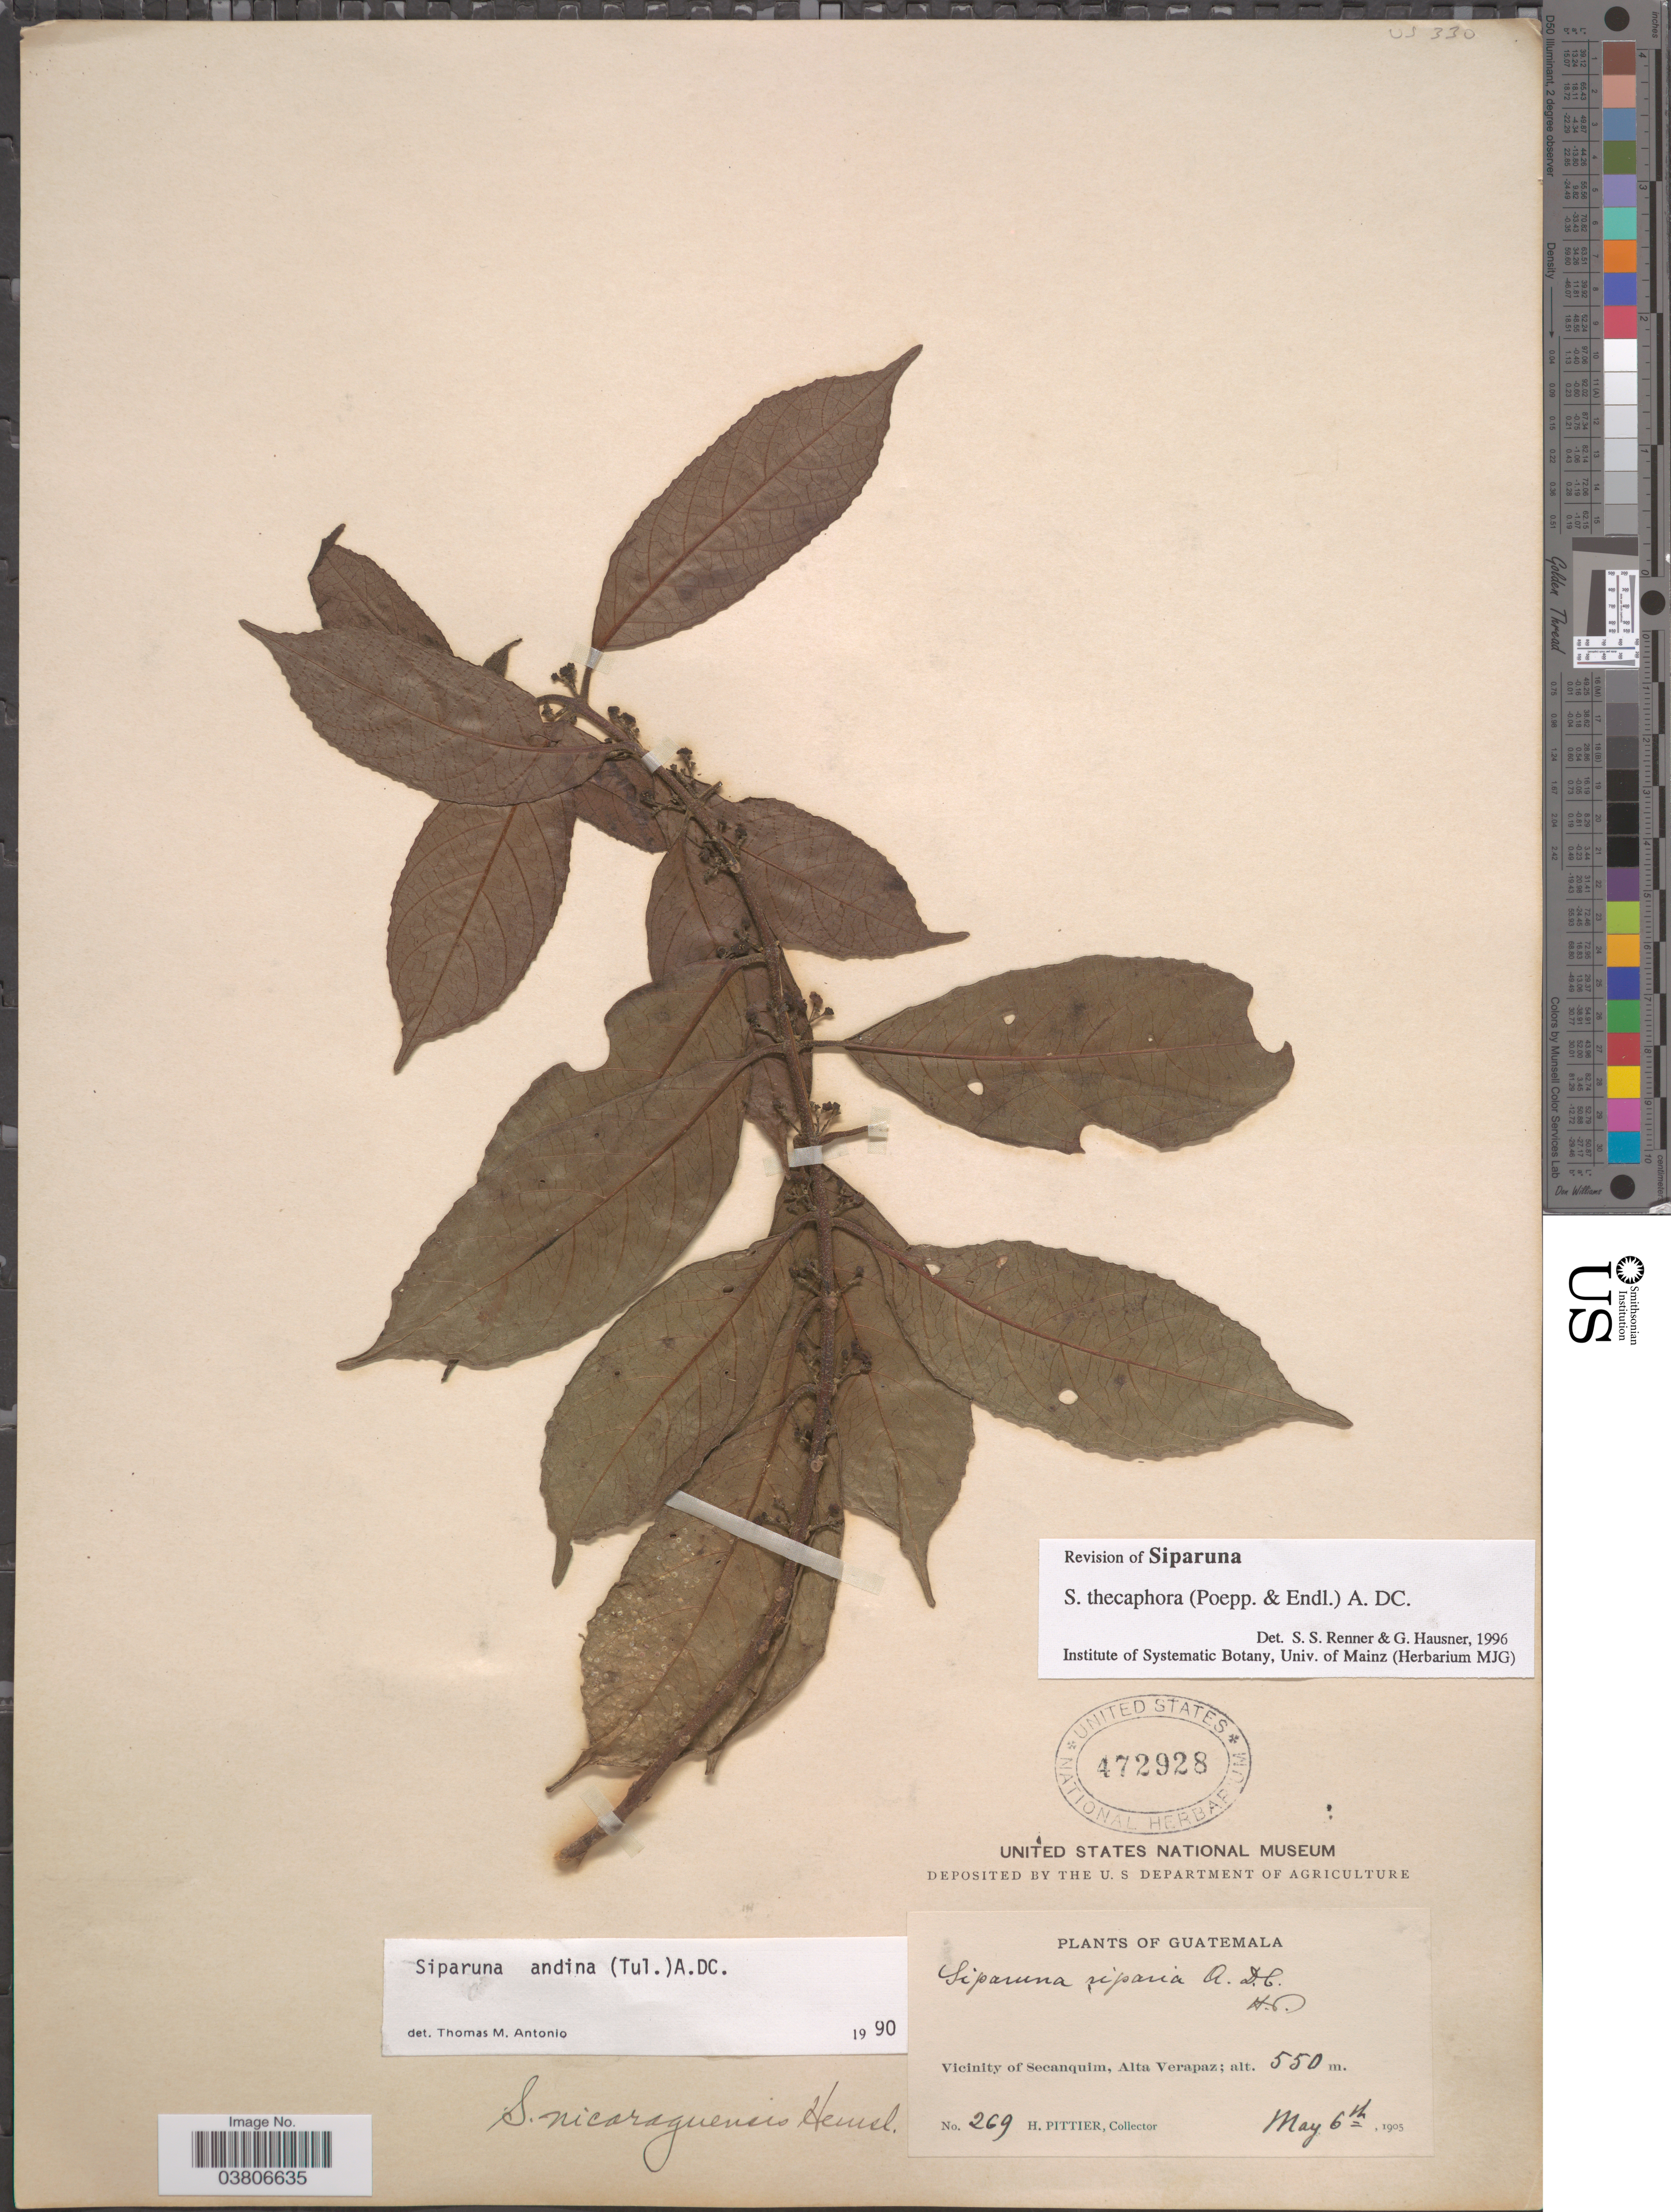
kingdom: Plantae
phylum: Tracheophyta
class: Magnoliopsida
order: Laurales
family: Siparunaceae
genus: Siparuna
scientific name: Siparuna thecaphora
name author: (Poepp. & Endl.) A. DC.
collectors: H. F. Pittier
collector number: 269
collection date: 1905-05-06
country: Guatemala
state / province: Alta Verapaz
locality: Vicinity of Secanquim.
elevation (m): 550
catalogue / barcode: US 472928